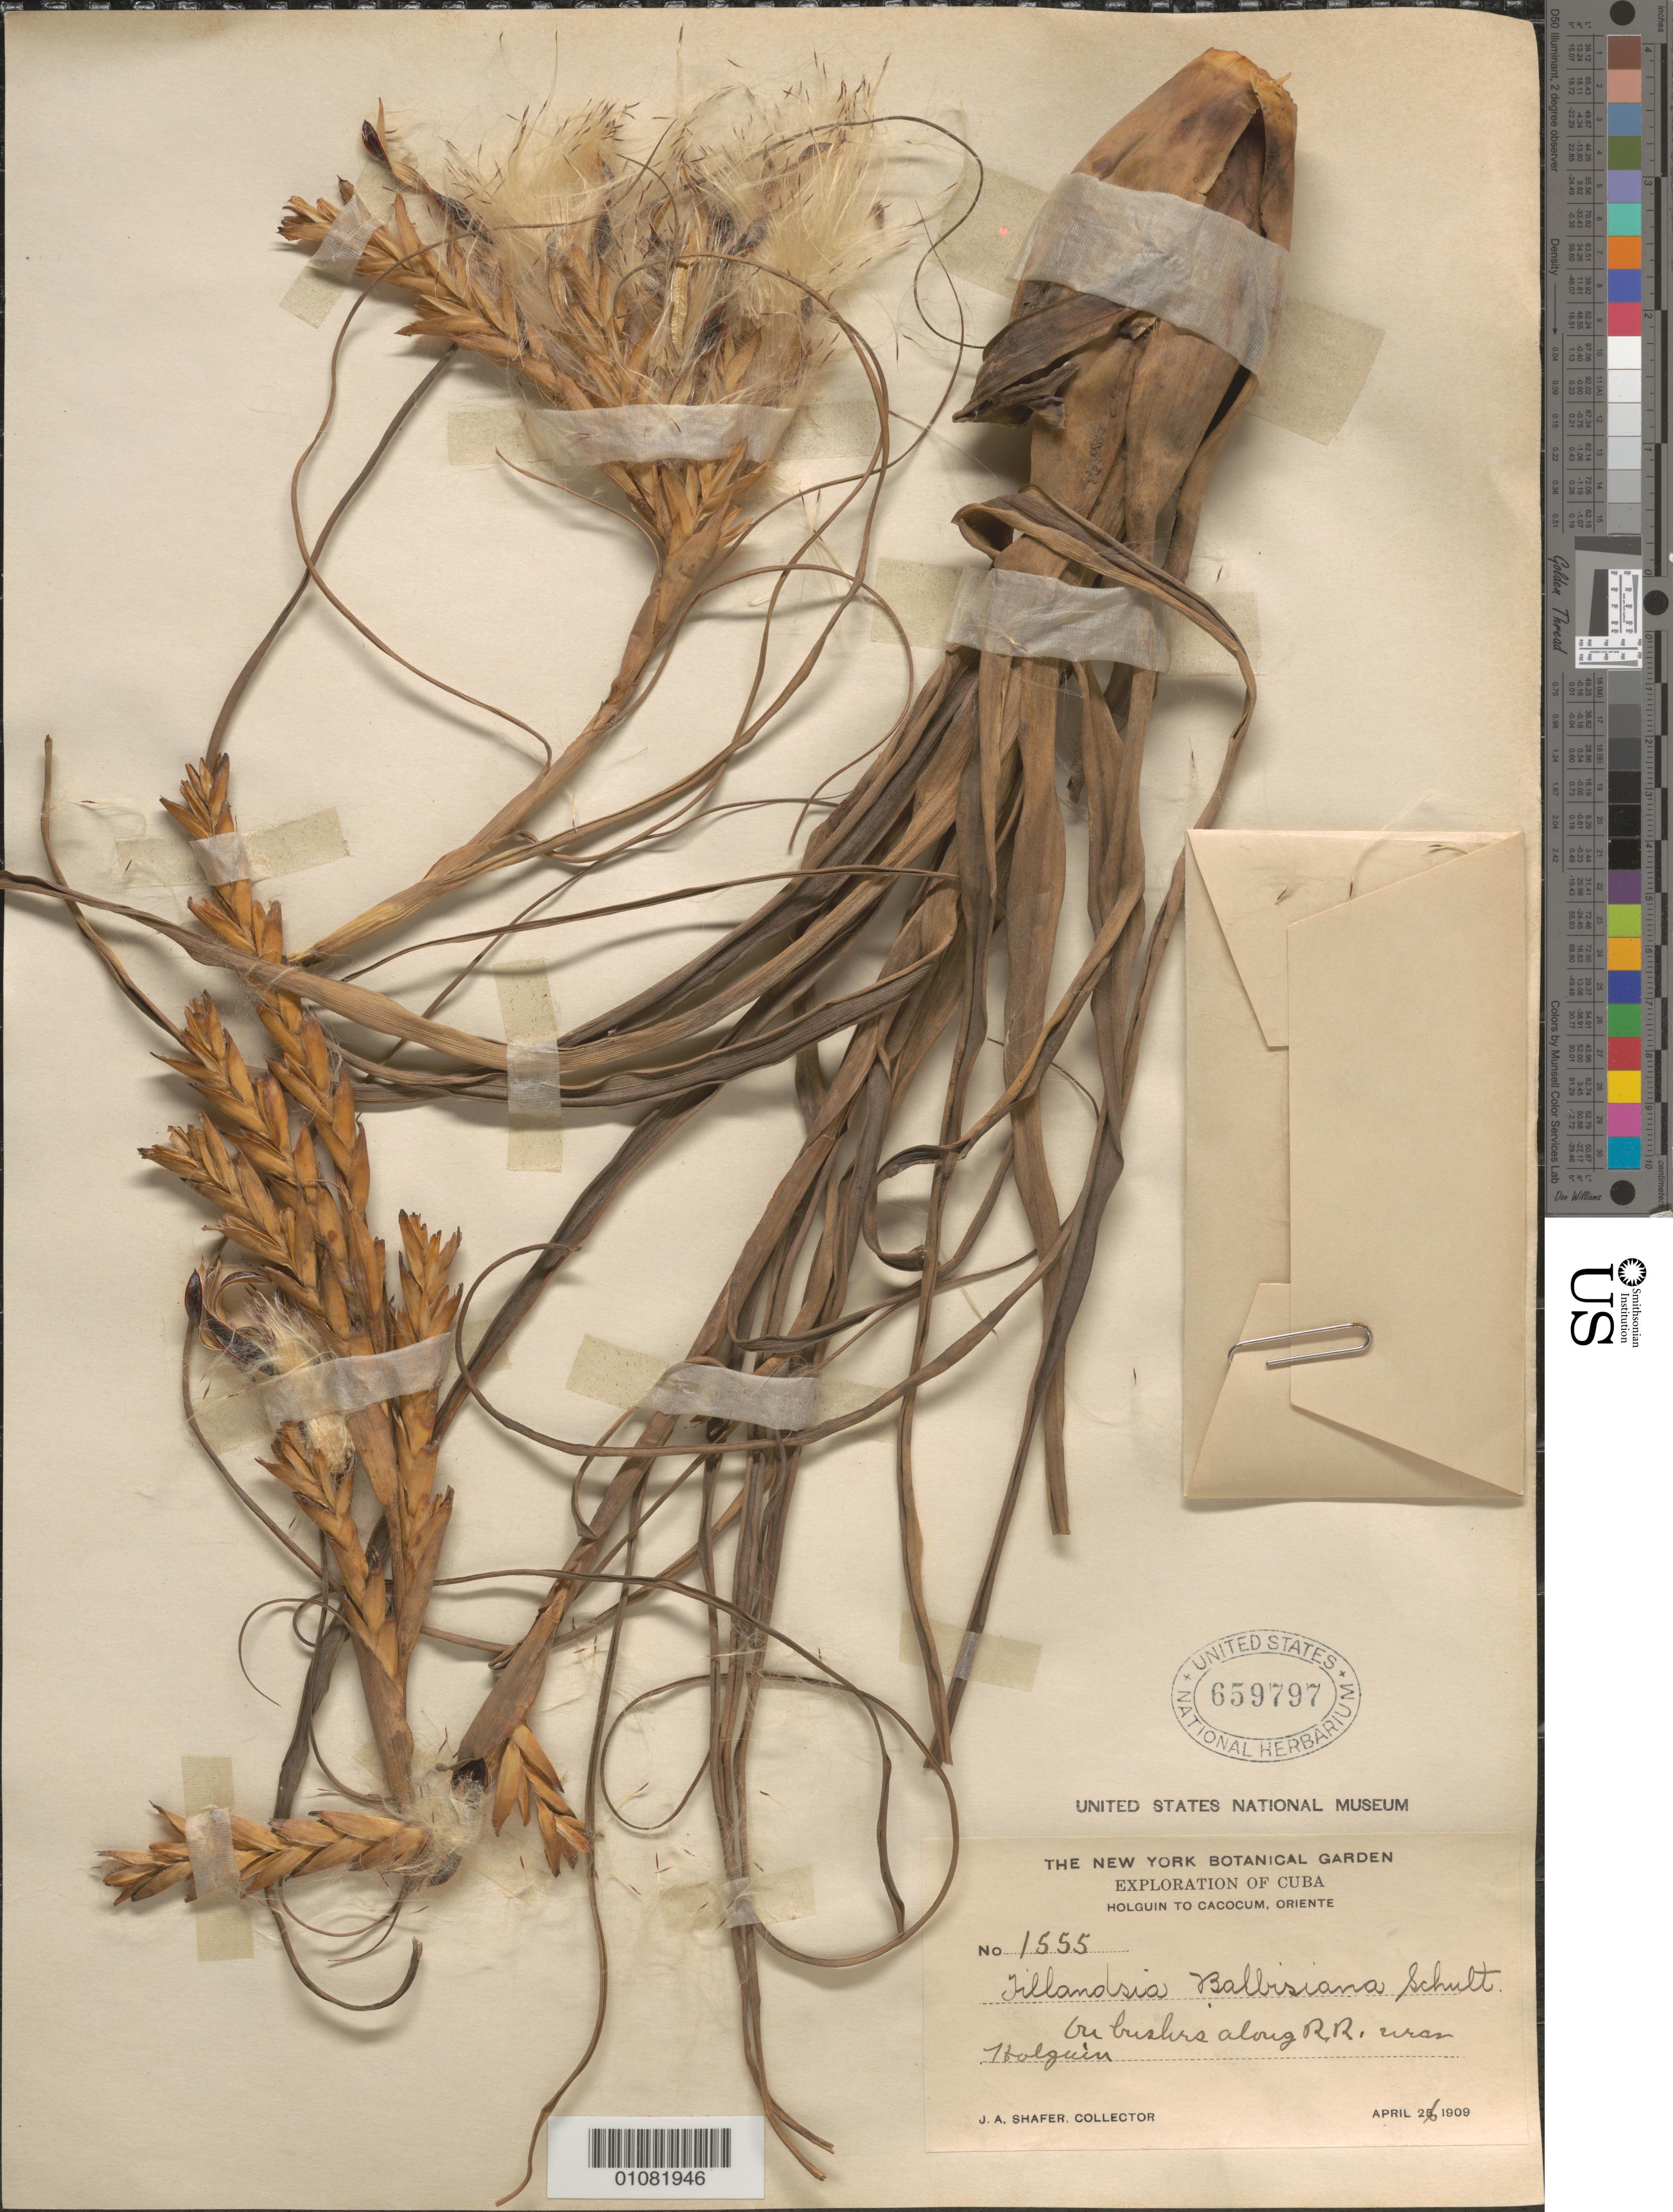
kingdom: Plantae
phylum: Tracheophyta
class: Liliopsida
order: Poales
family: Bromeliaceae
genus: Tillandsia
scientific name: Tillandsia balbisiana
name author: Schult. f.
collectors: J. A. Shafer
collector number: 1555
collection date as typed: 26 Apr 1909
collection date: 1909-04-26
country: Cuba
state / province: Holguín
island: Cuba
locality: Holguin to Cacocum, Oriente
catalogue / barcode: US 659797